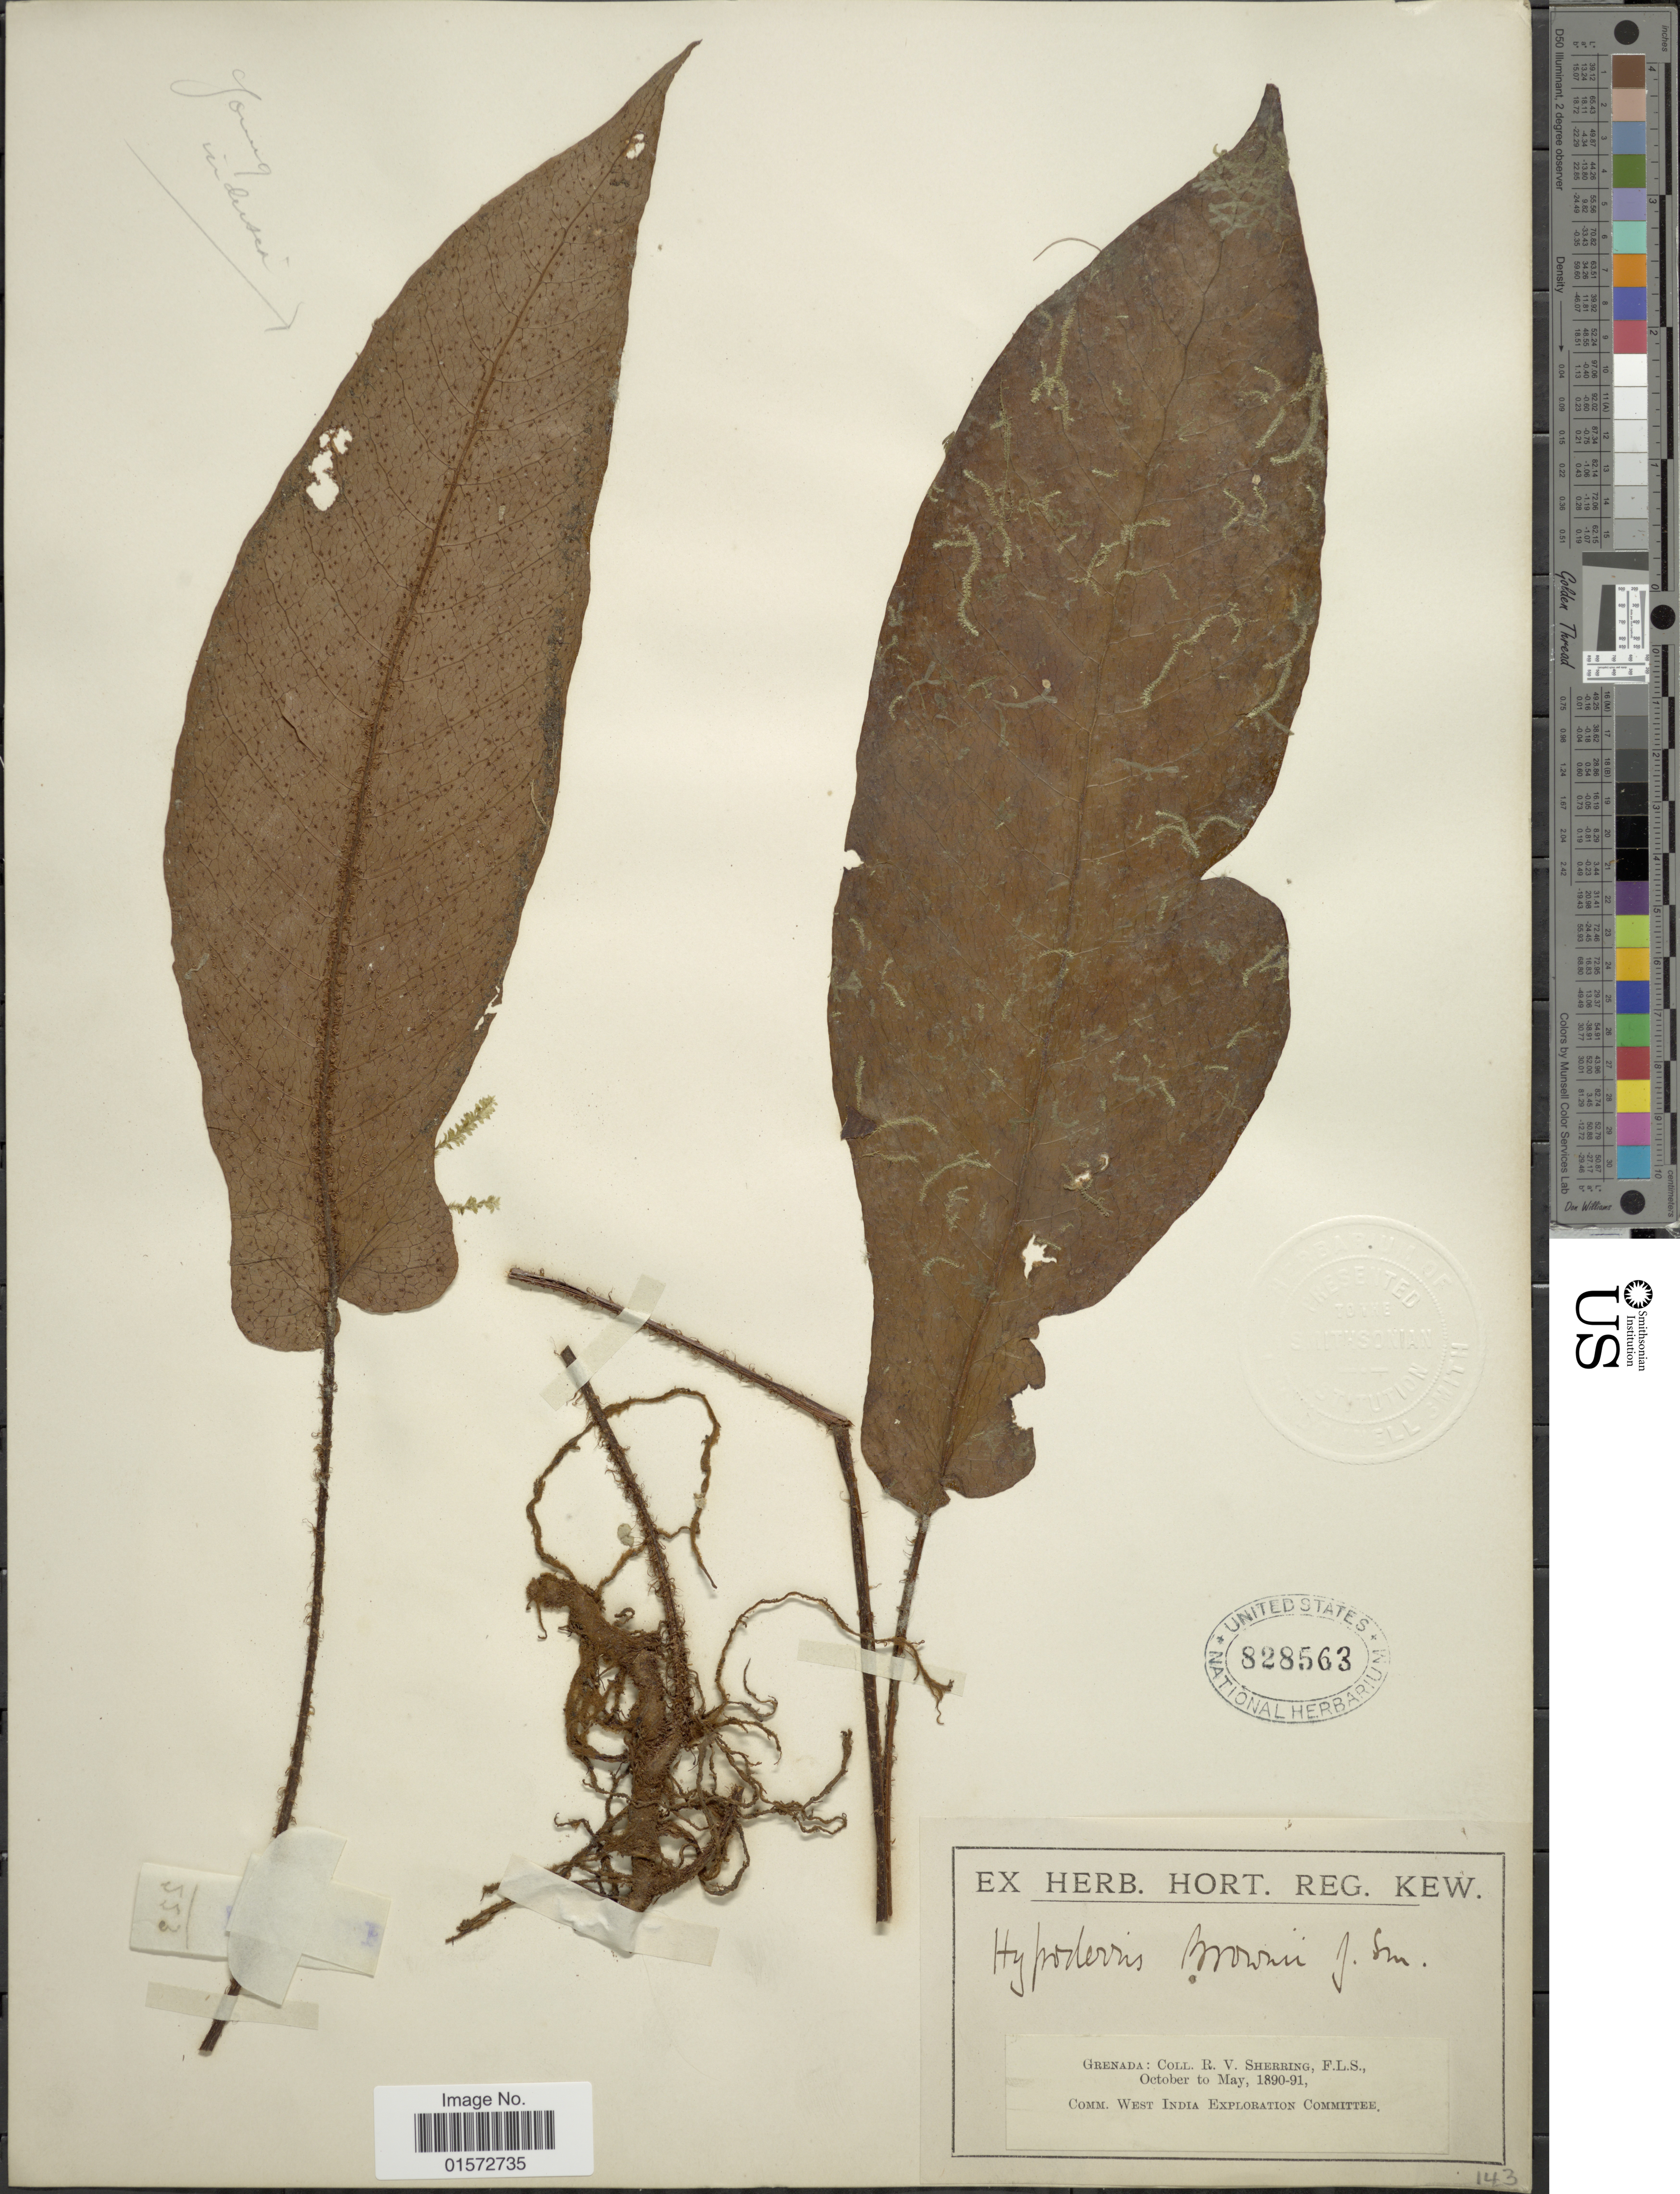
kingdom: Plantae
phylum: Tracheophyta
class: Polypodiopsida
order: Polypodiales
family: Tectariaceae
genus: Hypoderris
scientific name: Hypoderris brownii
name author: J. Sm.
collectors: R. Sherring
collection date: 1890-10/1891-05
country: Grenada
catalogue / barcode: US 828563